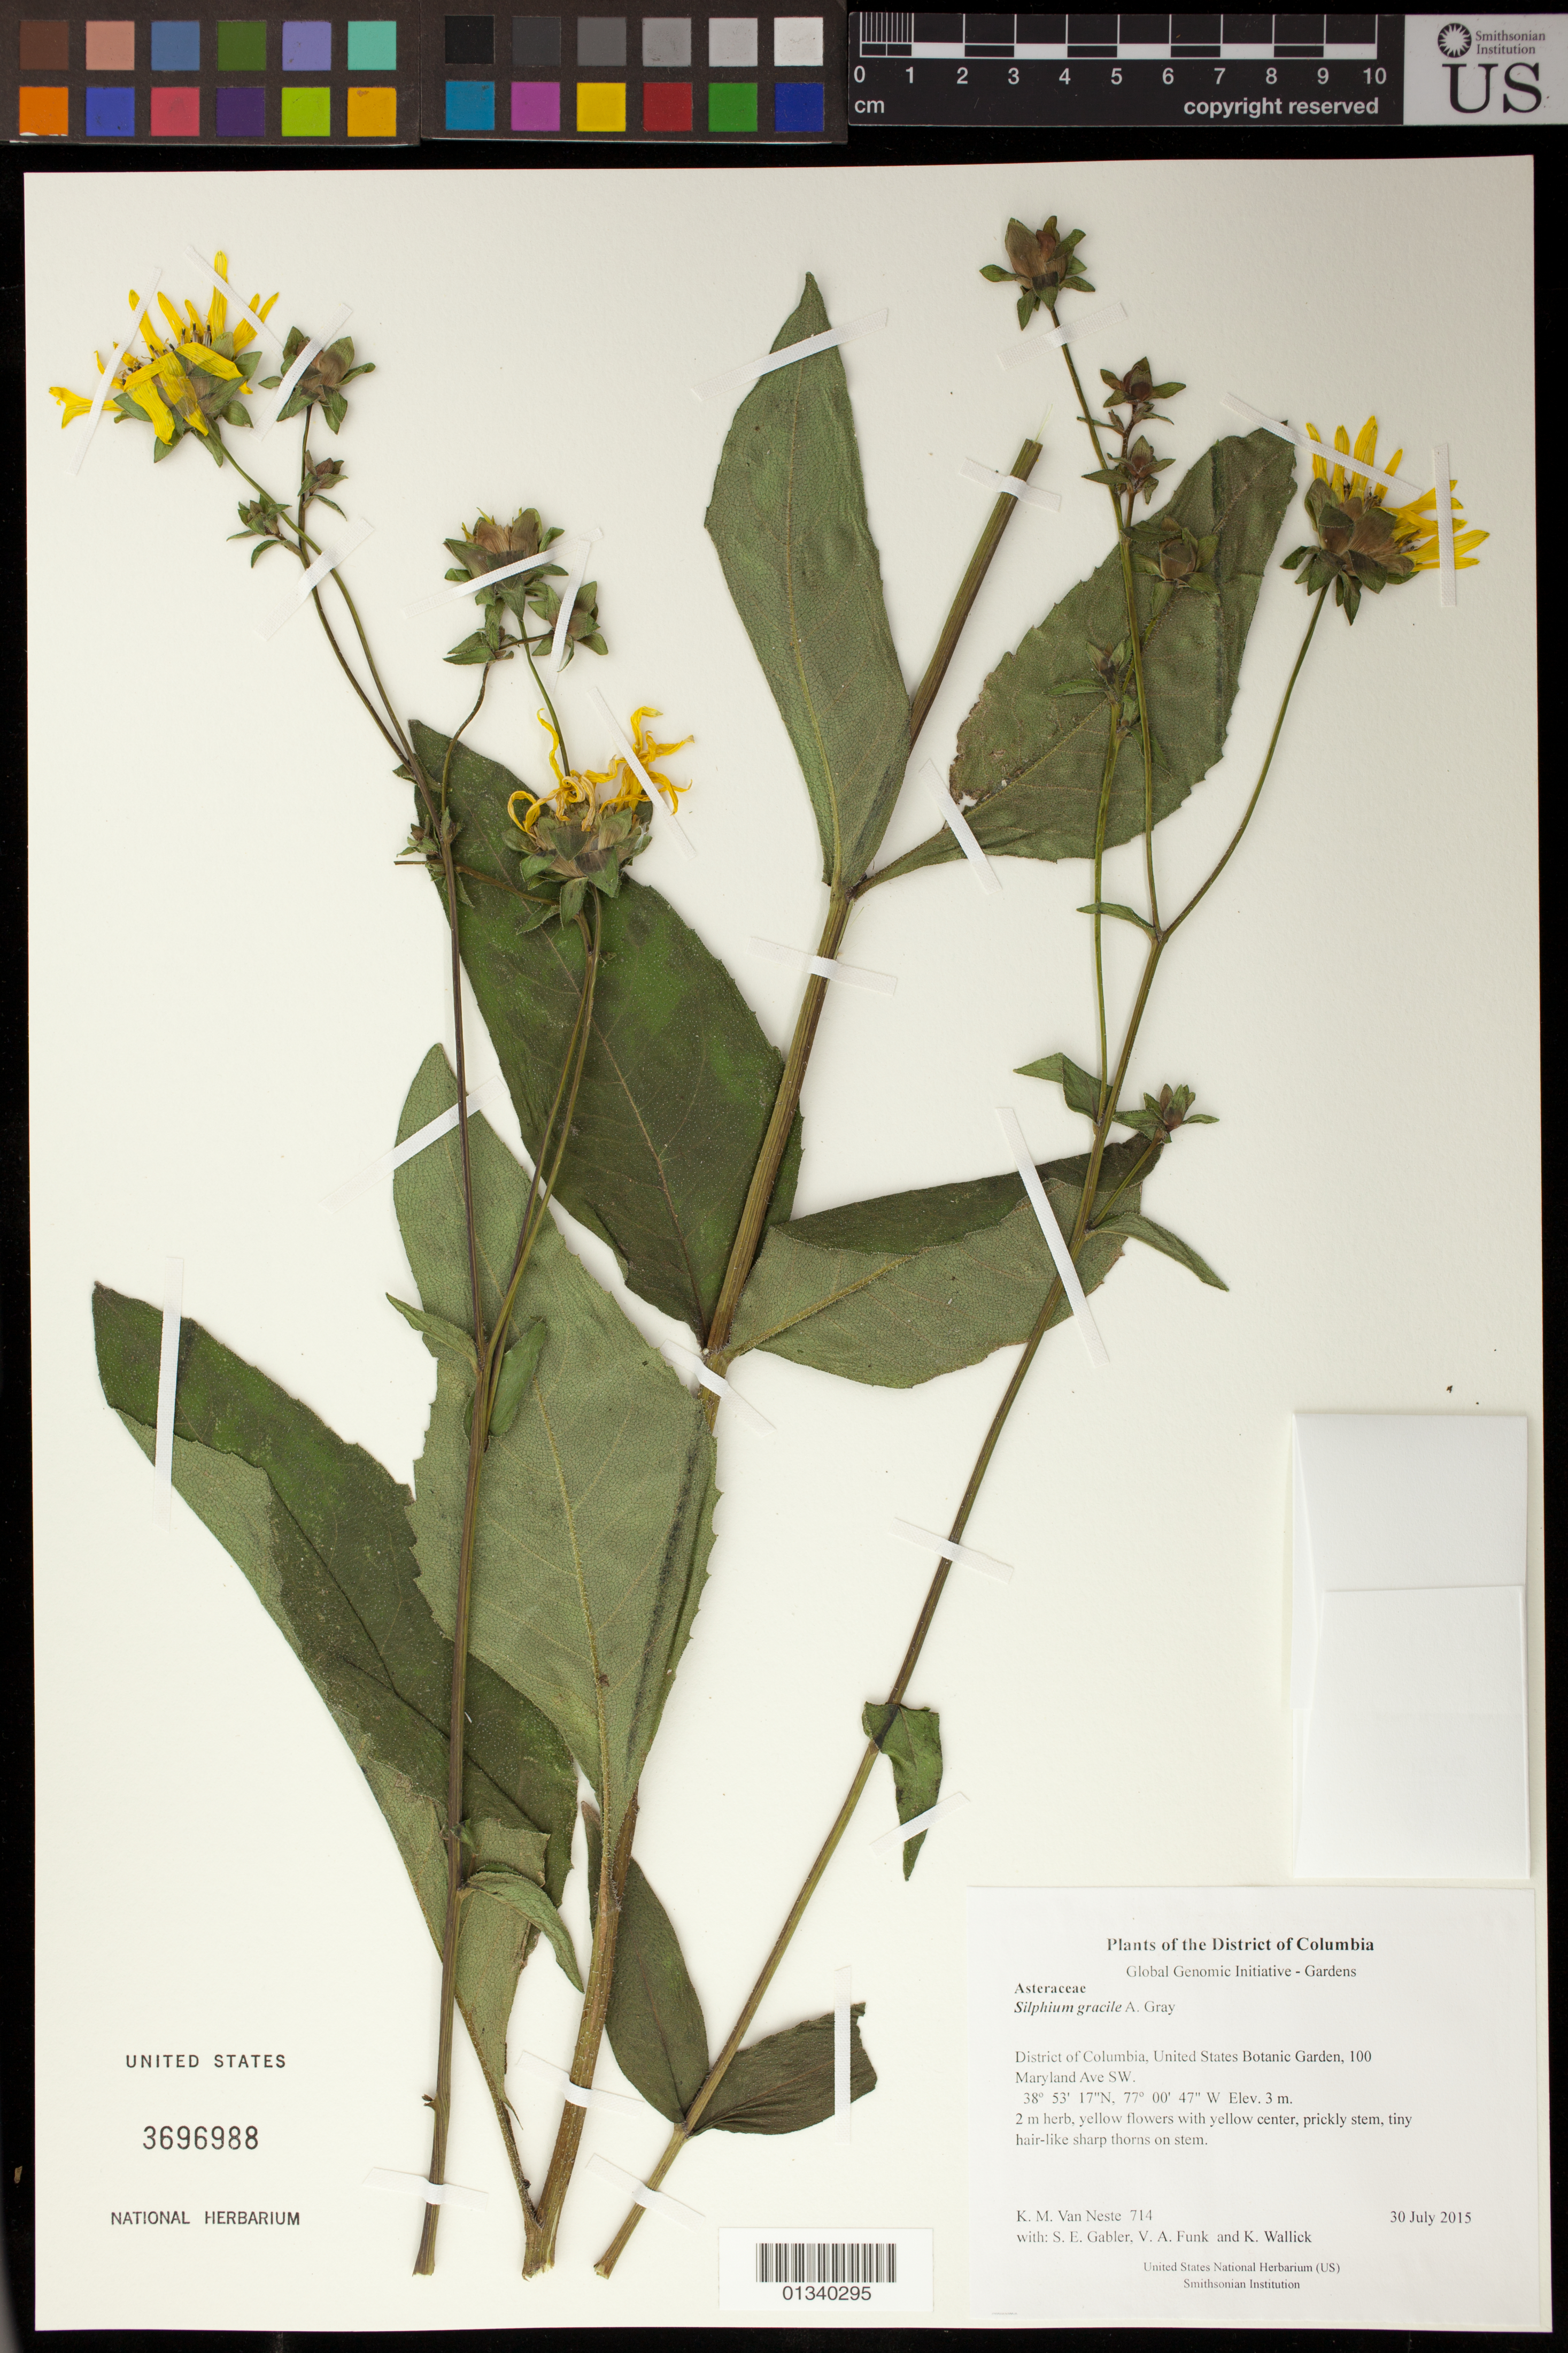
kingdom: Plantae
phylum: Tracheophyta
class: Magnoliopsida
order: Asterales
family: Asteraceae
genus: Silphium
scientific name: Silphium gracile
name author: A. Gray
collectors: K. M. Van Neste, S. E. Gabler, V. Funk & K. Wallick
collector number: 714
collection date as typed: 30 July 2015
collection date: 2015-07-30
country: United States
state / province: District of Columbia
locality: United States Botanic Garden, 100 Maryland Ave SW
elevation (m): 3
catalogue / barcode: US 3696988